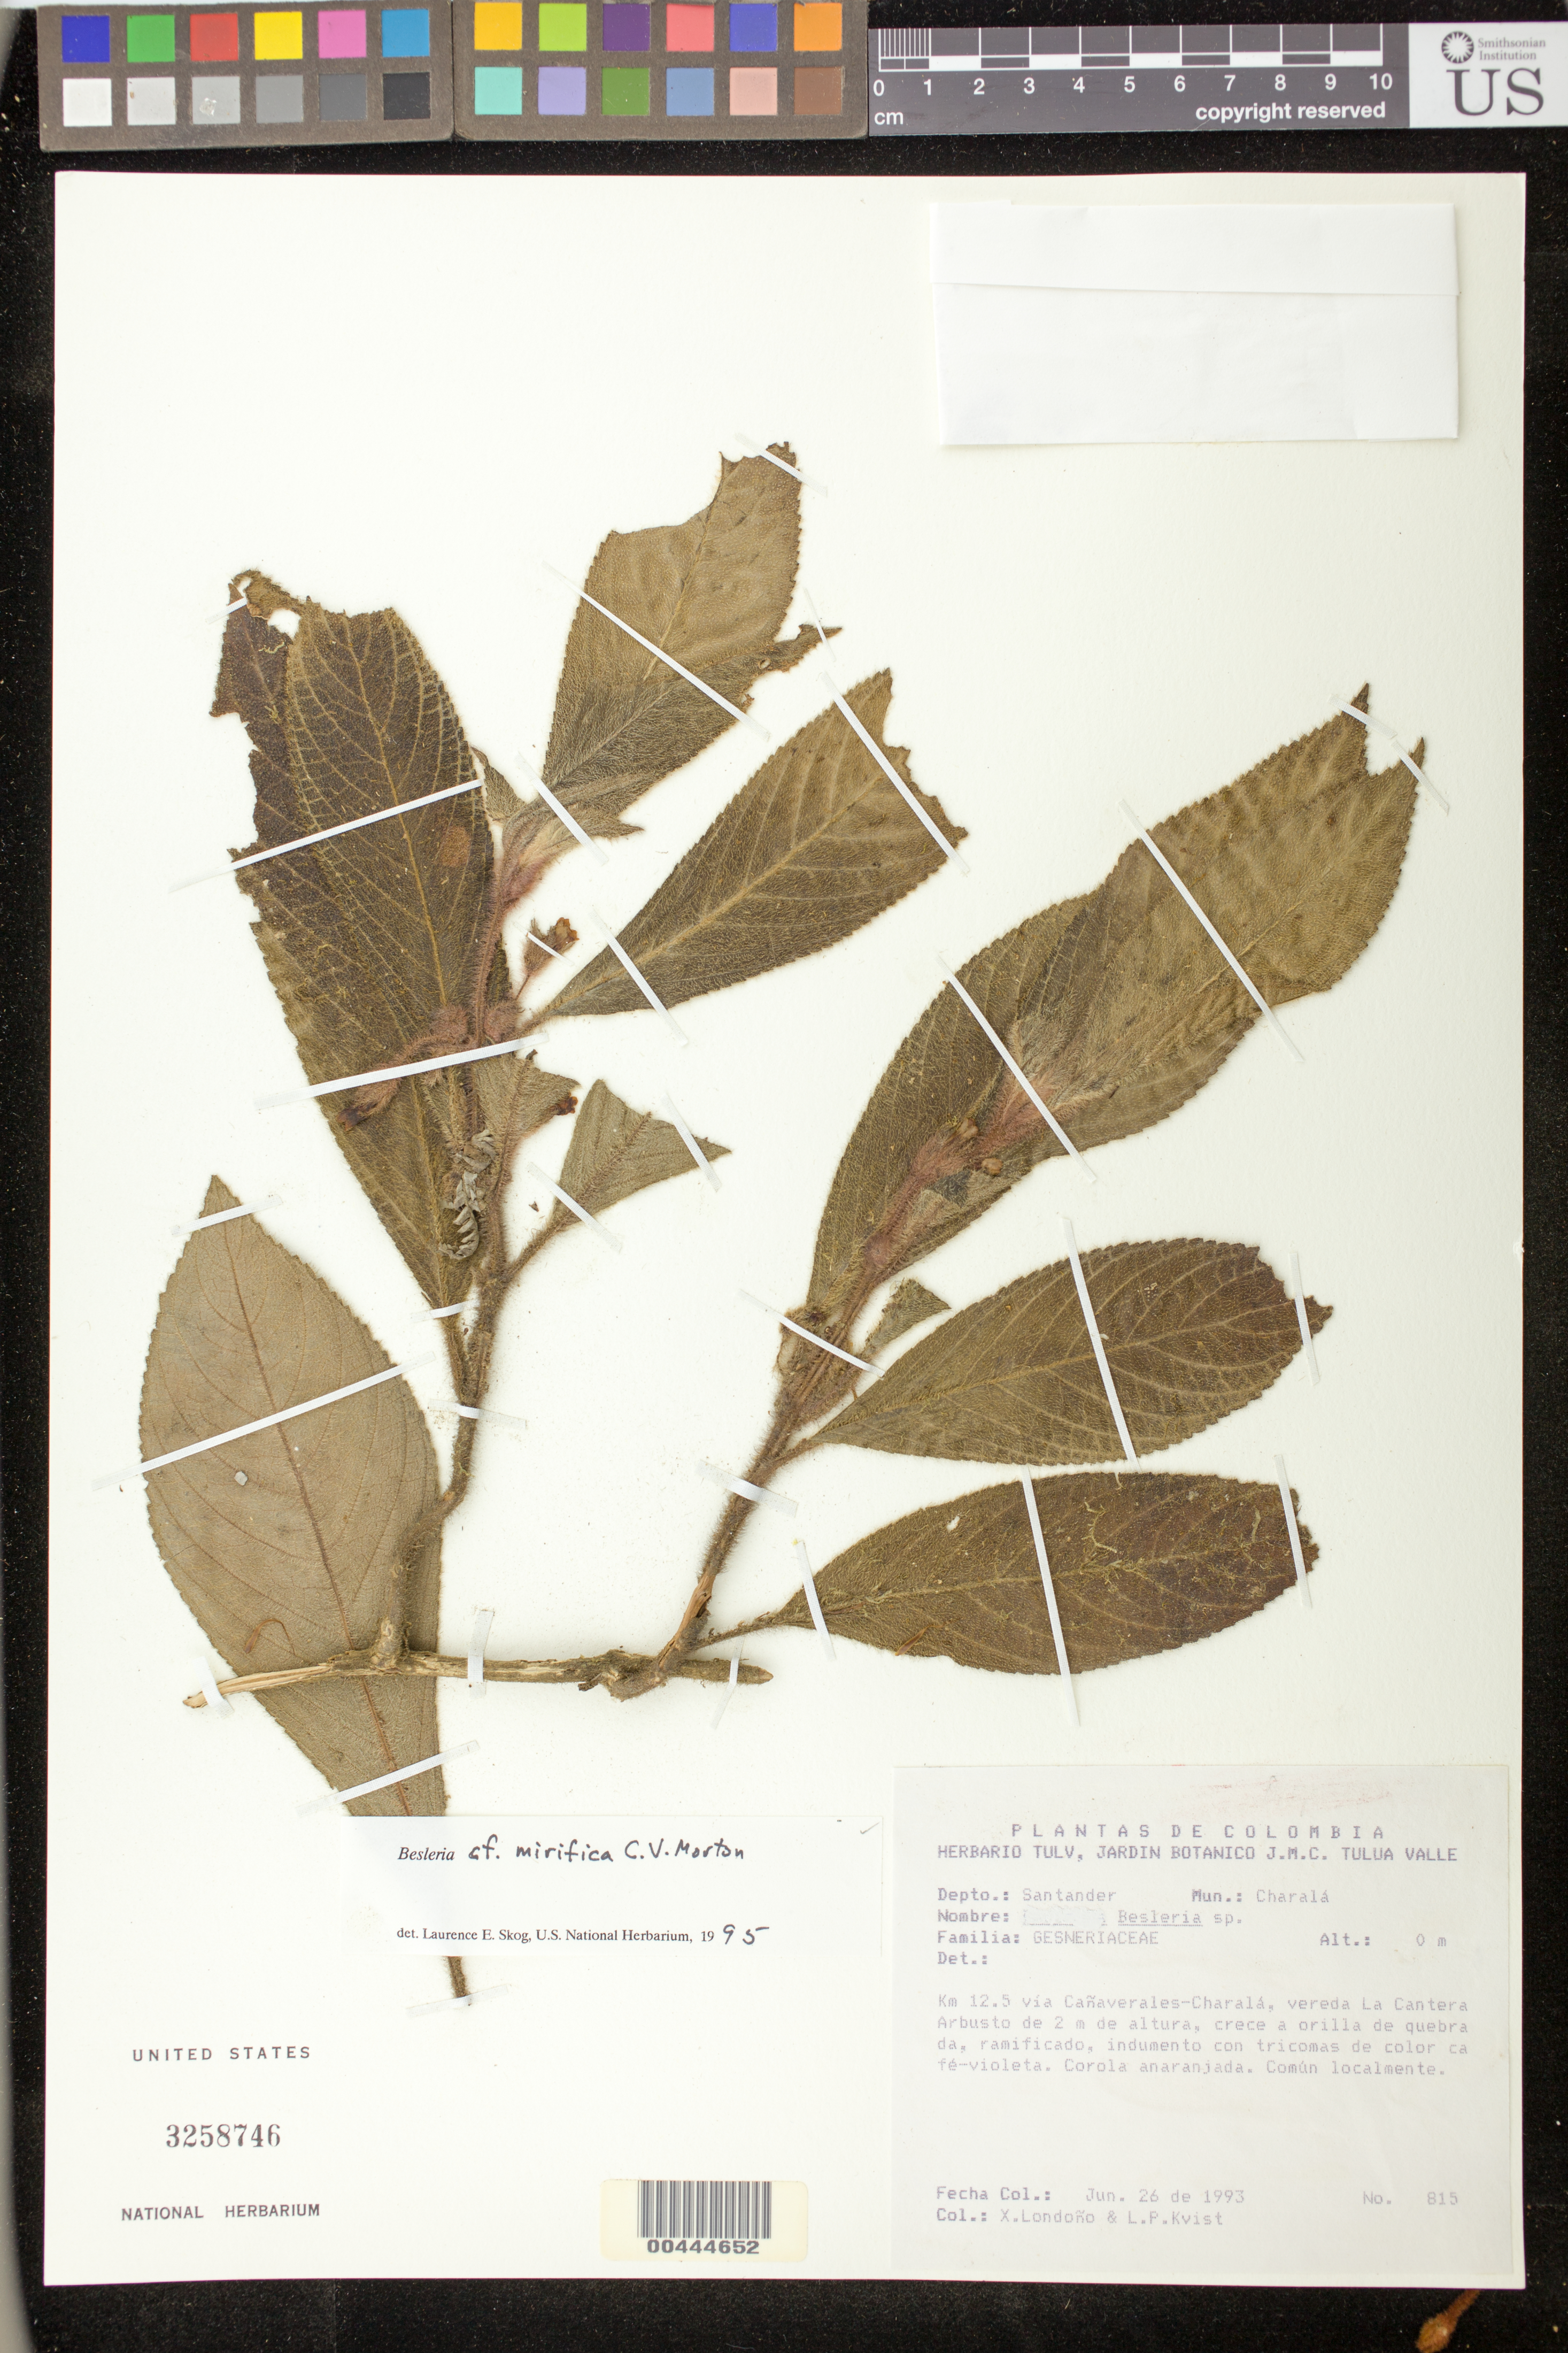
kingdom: Plantae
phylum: Tracheophyta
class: Magnoliopsida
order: Lamiales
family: Gesneriaceae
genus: Besleria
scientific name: Besleria mirifica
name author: C.V. Morton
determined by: Skog, Laurence E.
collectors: X. Londoño & L. P. Kvist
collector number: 815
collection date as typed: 26 Jun 1993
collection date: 1993-06-26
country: Colombia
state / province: Santander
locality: Charala, Canaverales-Charala, la cantera arbusto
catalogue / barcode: US 3258746